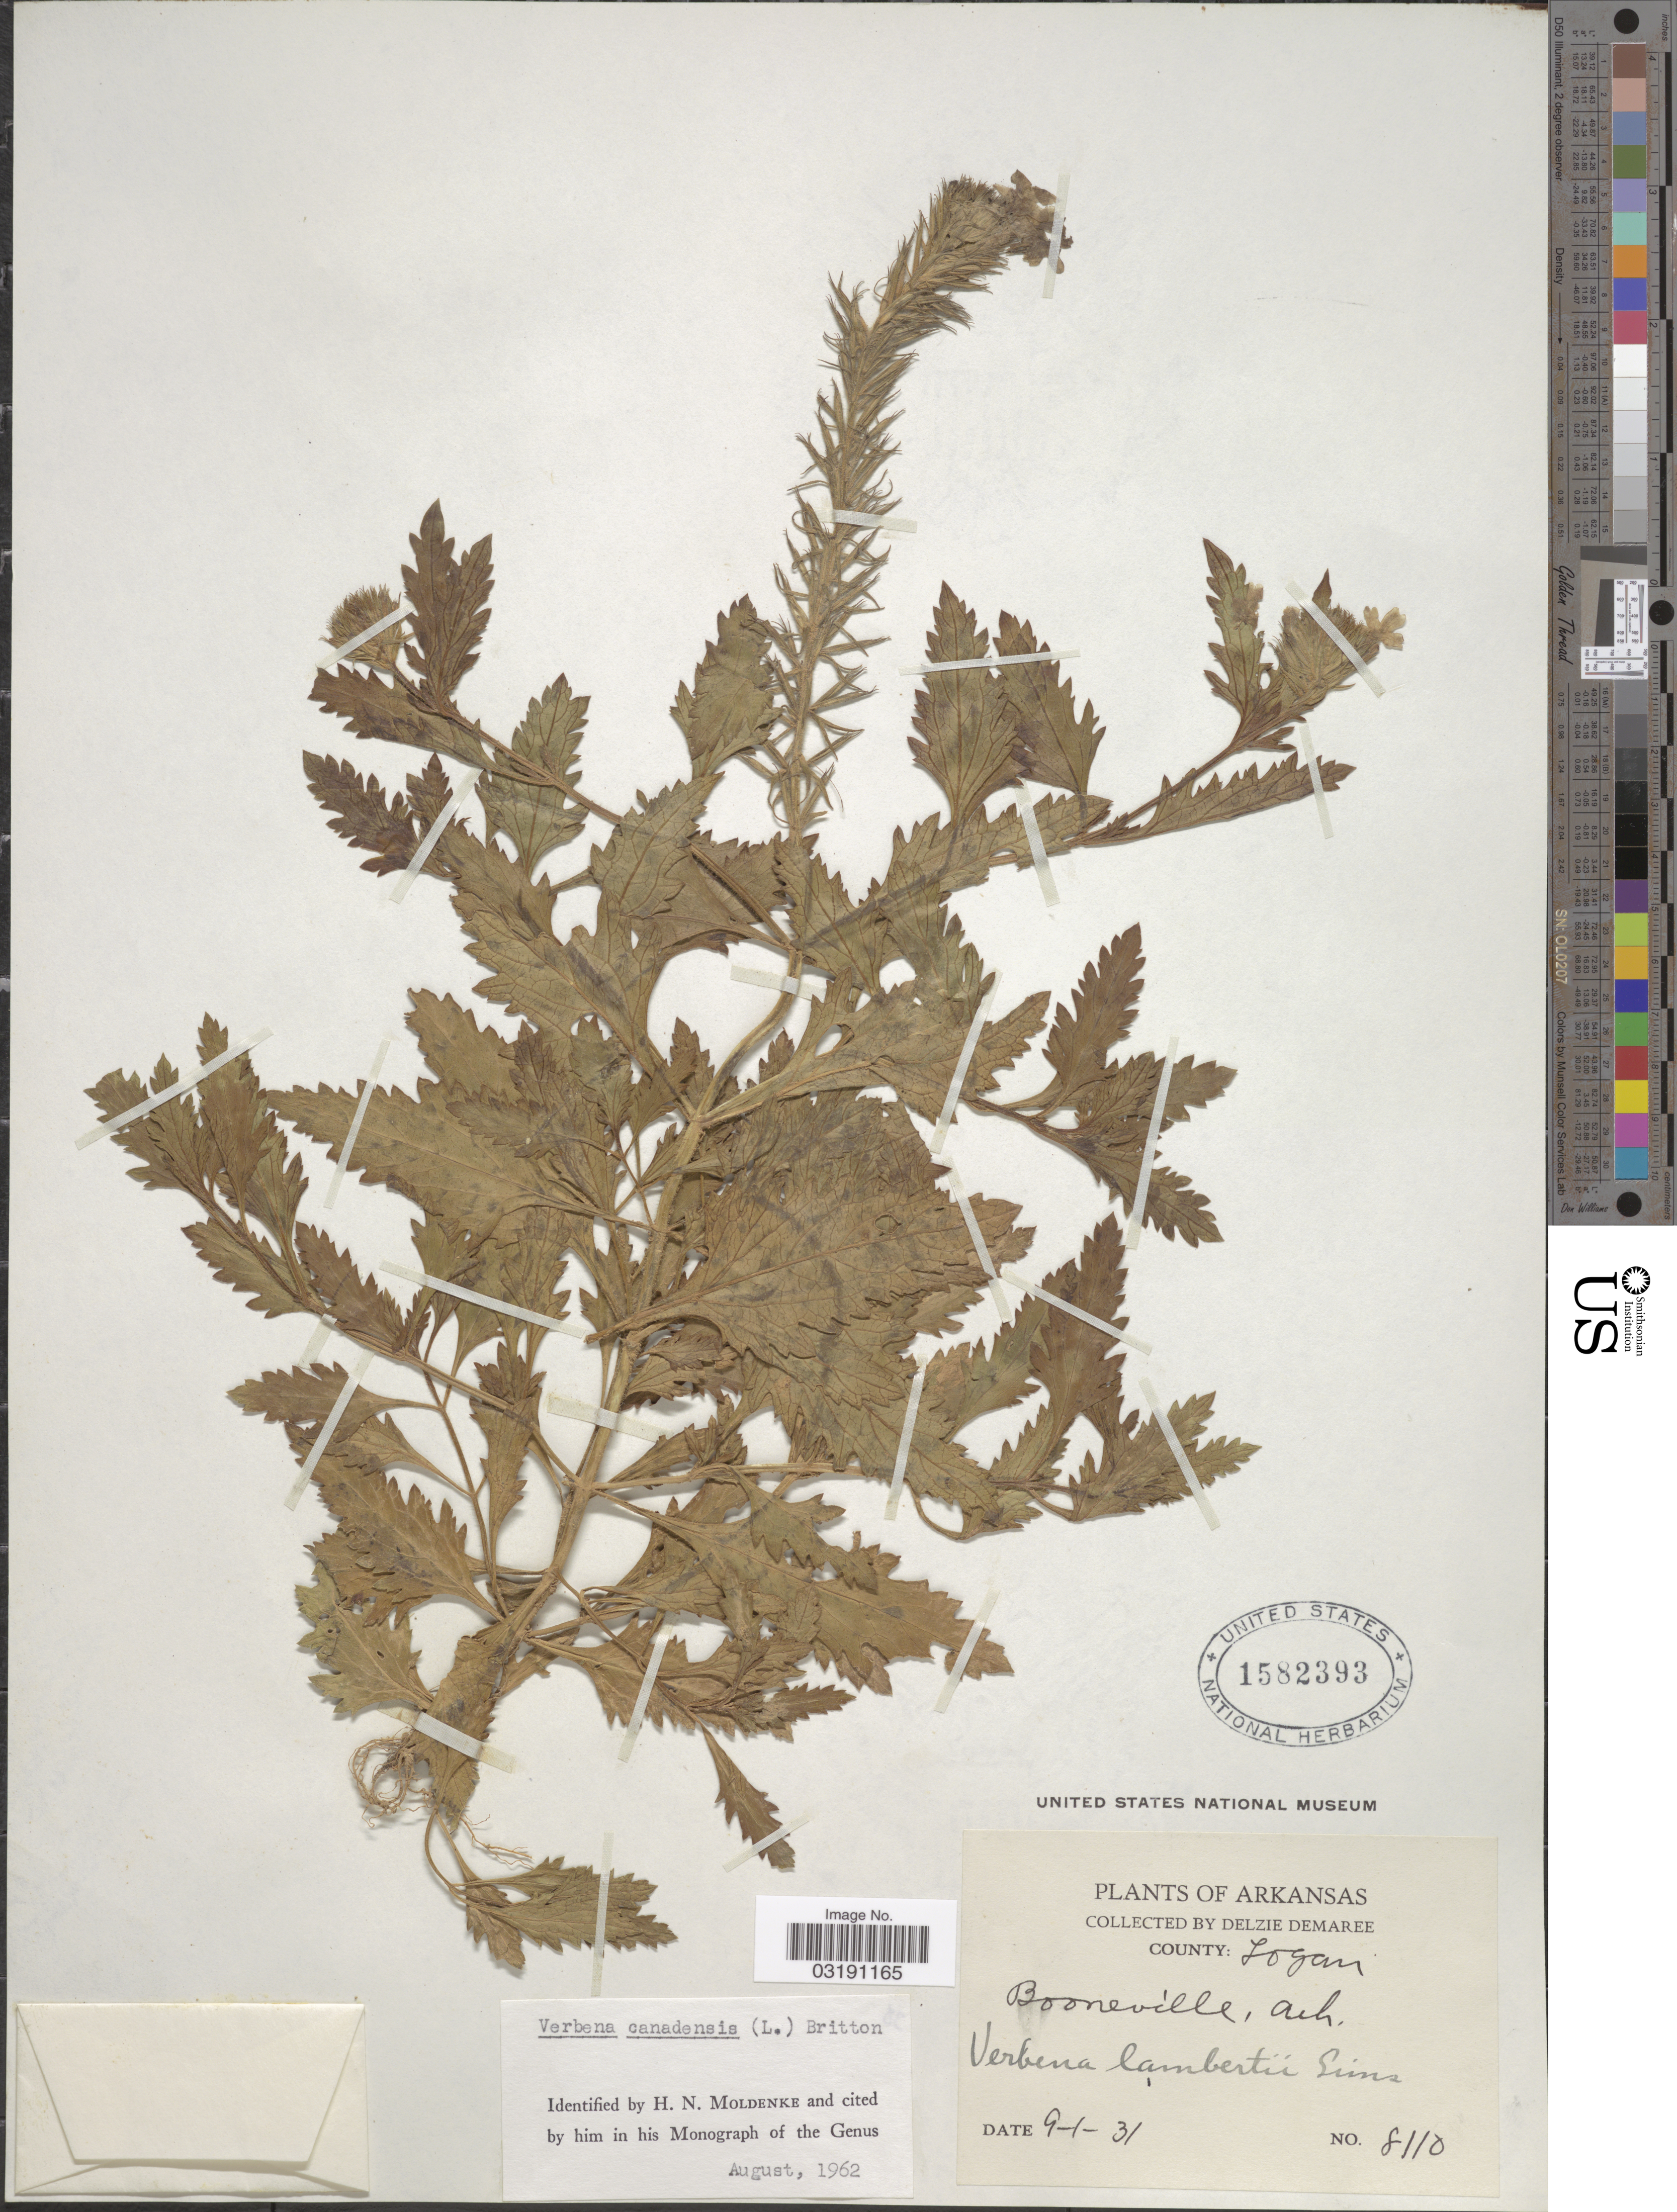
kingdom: Plantae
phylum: Tracheophyta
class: Magnoliopsida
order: Lamiales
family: Verbenaceae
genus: Verbena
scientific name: Verbena canadensis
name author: (L.) Britton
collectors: D. Demaree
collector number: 8110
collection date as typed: Transcribed d/m/y: 1/9/31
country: United States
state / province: Arkansas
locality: County: Logan.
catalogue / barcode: US 1582393